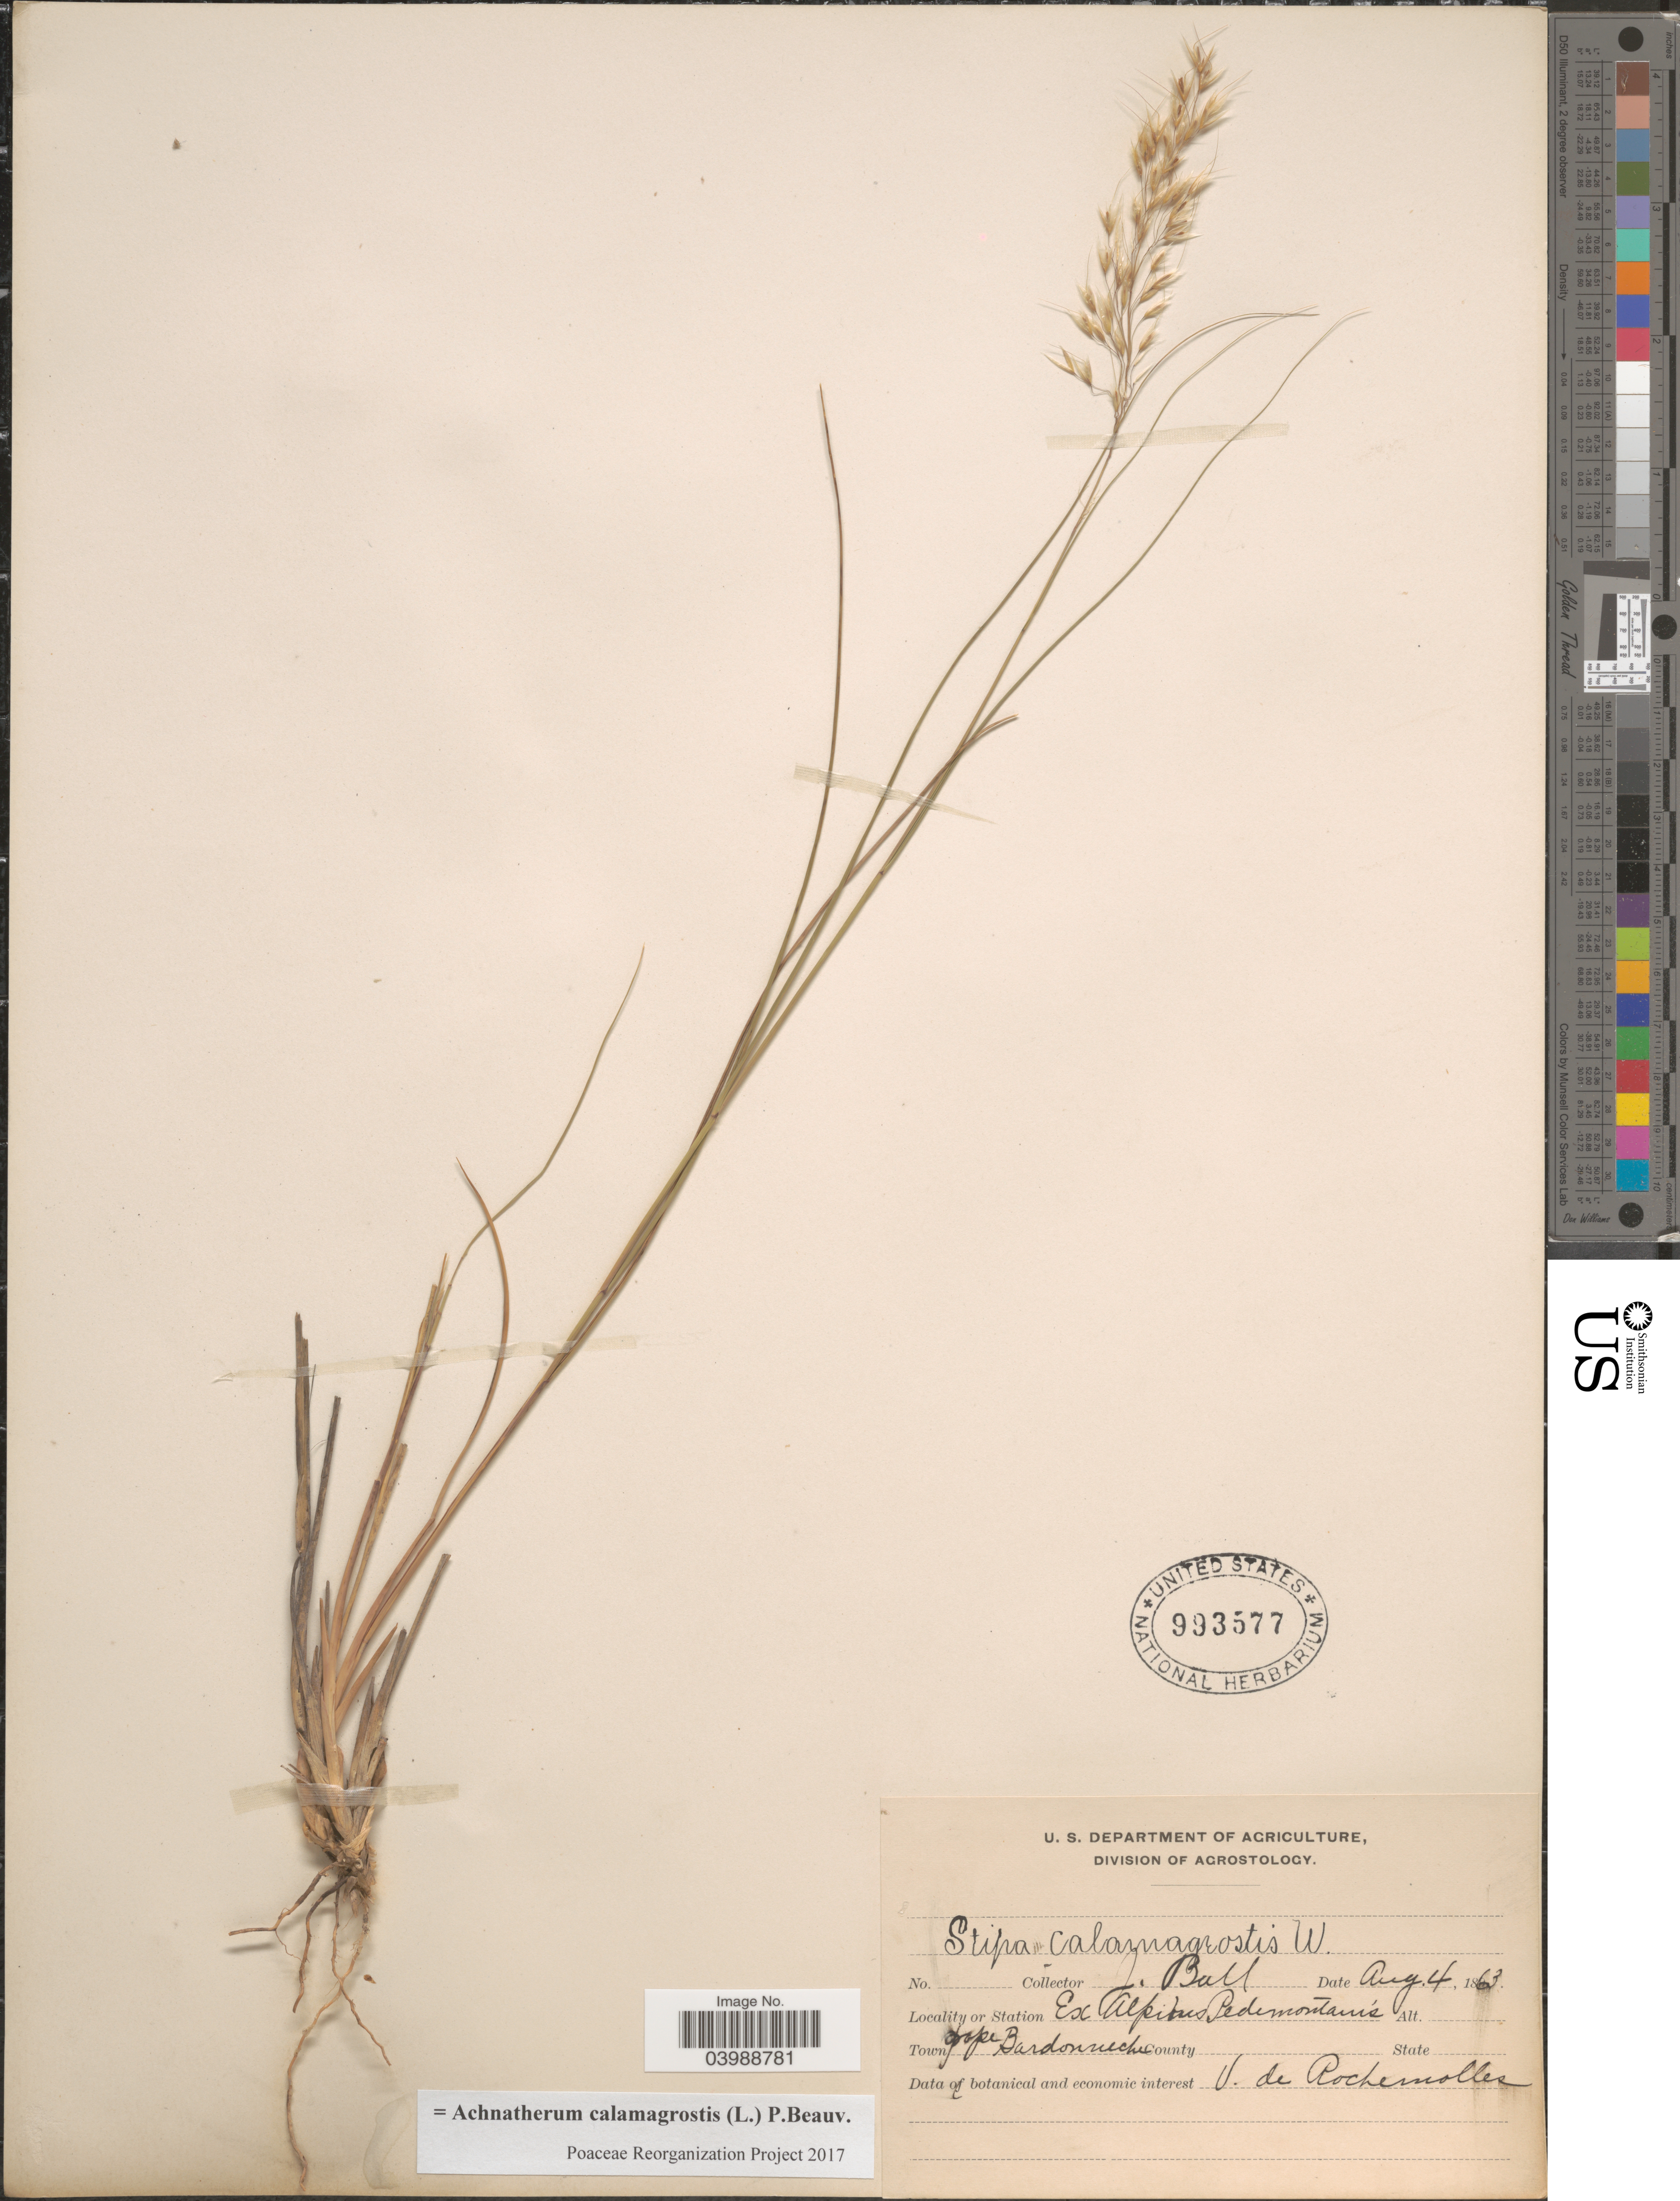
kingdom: Plantae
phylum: Tracheophyta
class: Liliopsida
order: Poales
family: Poaceae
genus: Achnatherum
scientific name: Achnatherum calamagrostis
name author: (L.) P. Beauv.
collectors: J. Ball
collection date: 1863-08-04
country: Italy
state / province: Piedmont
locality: Station Ex Alpibus Pedemontanis. Town prope Bardonneche.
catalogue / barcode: US 993577